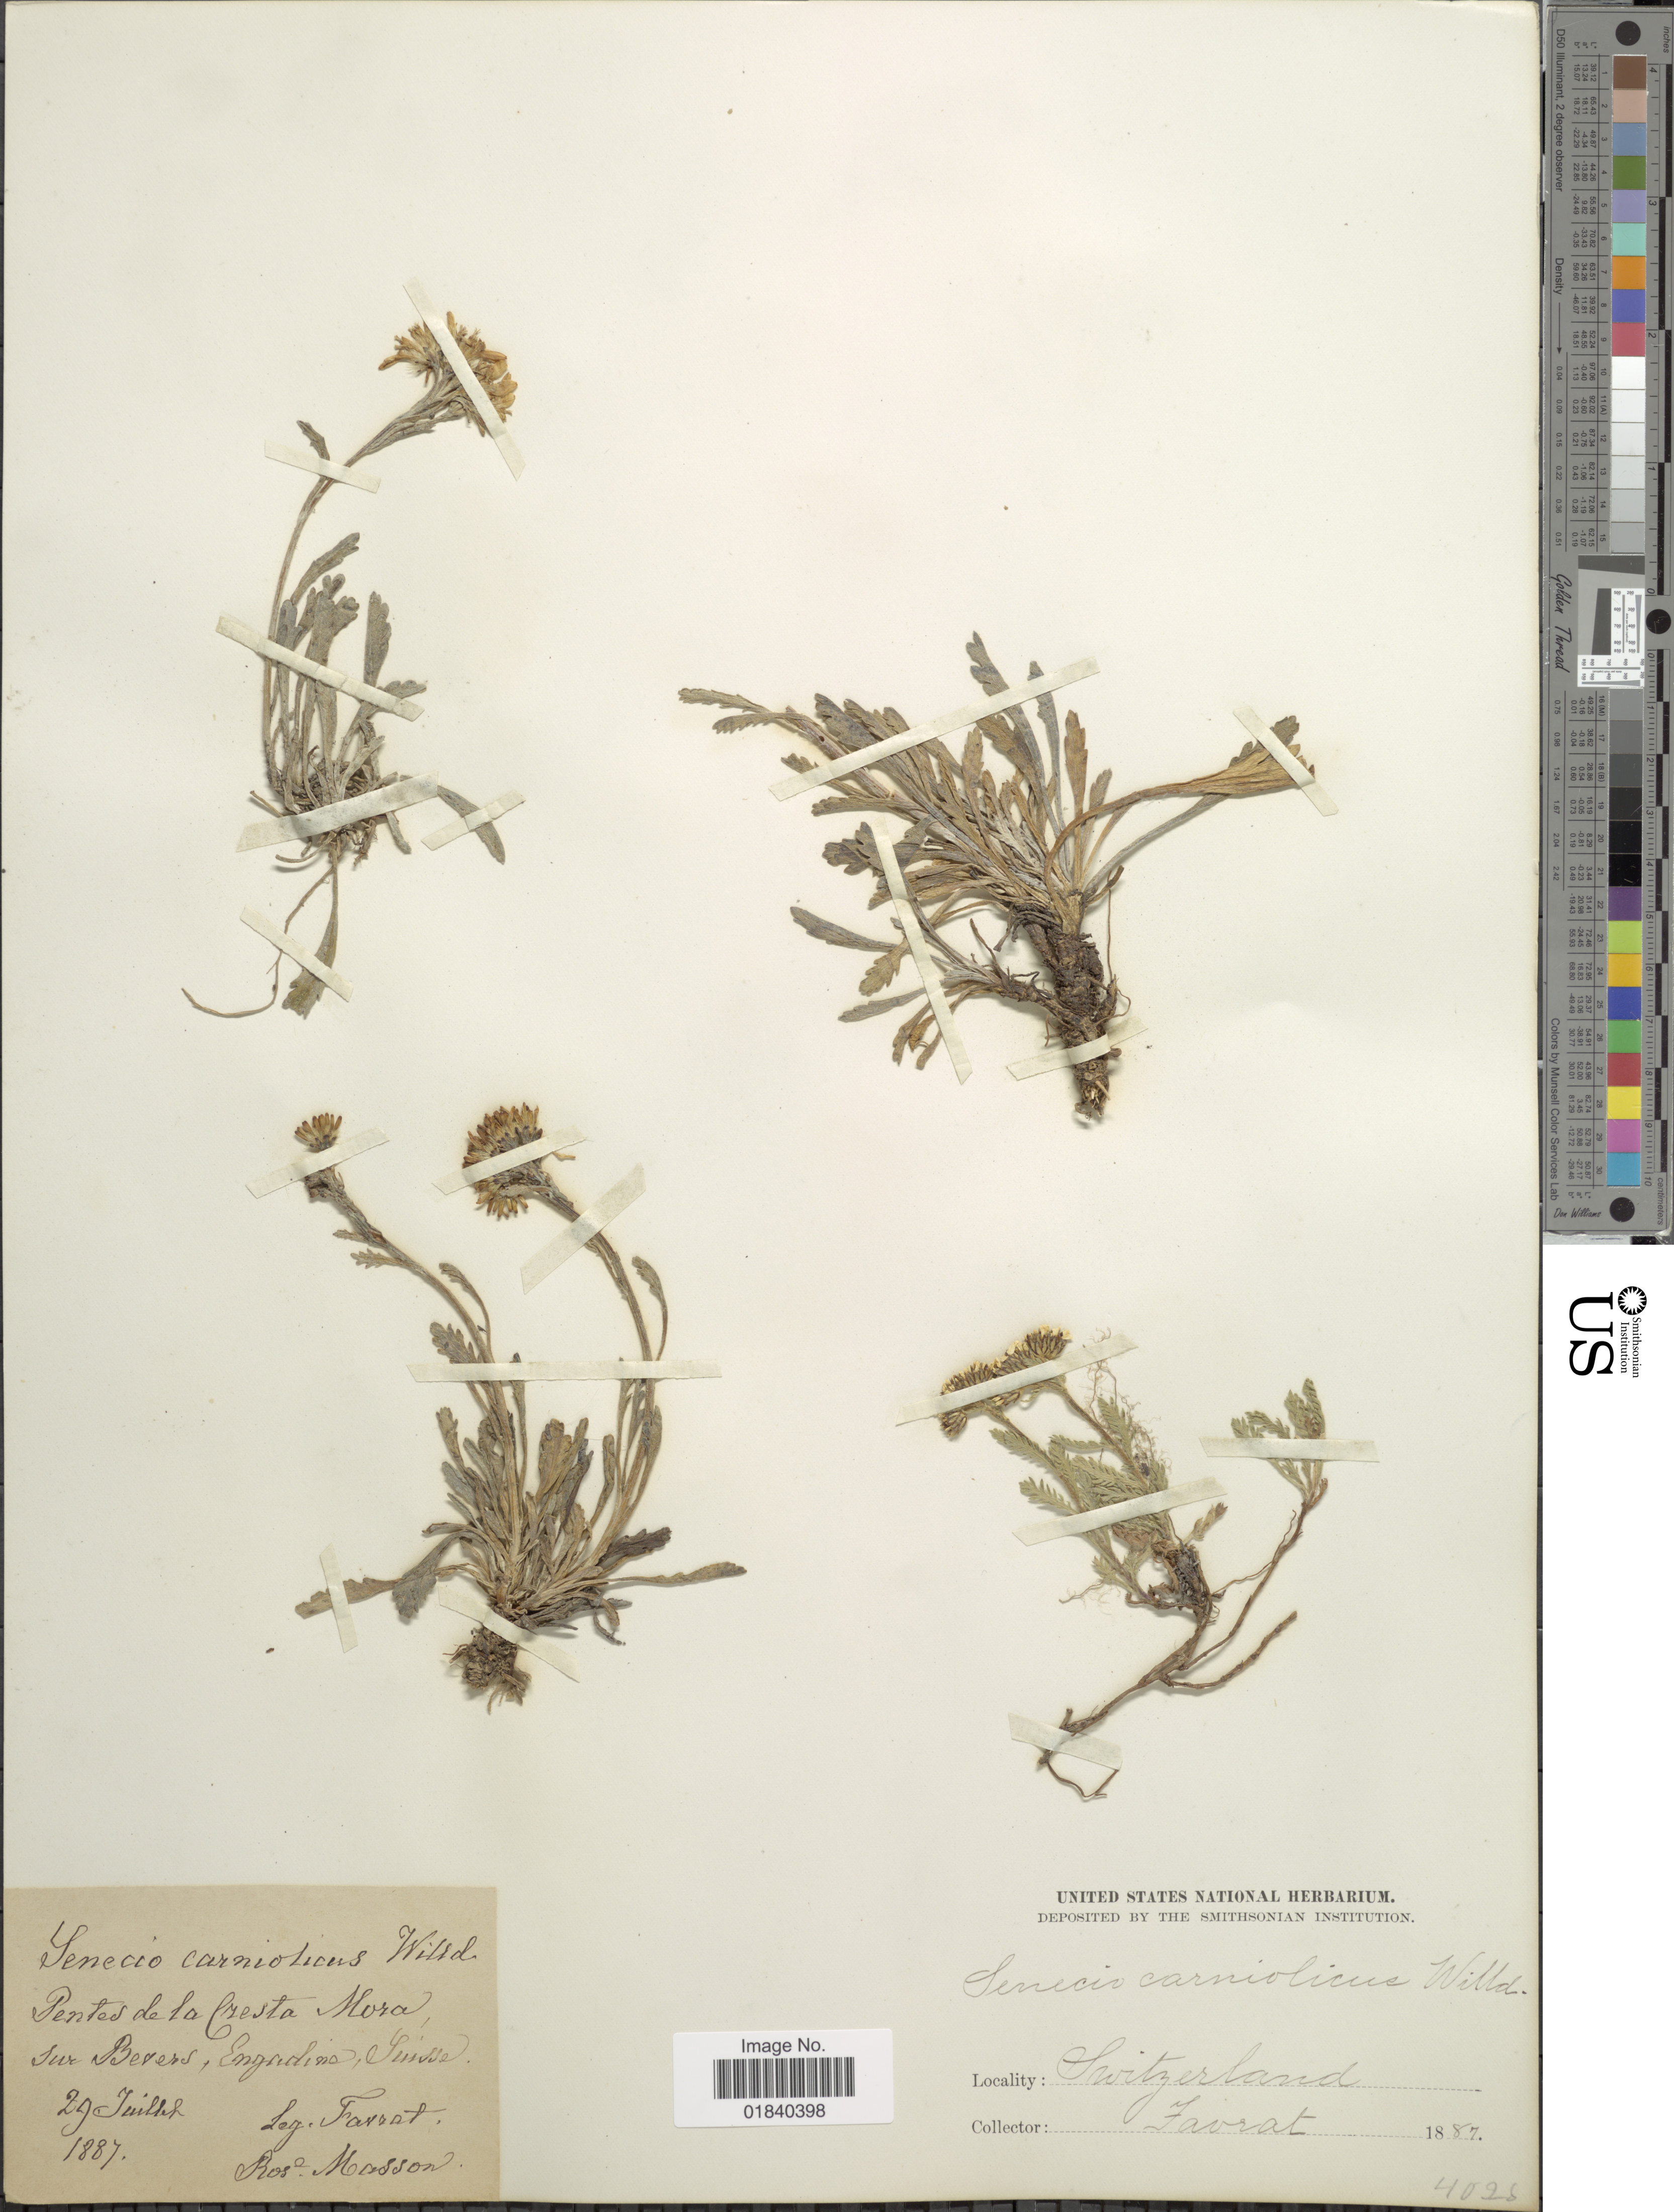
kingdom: Plantae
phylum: Tracheophyta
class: Magnoliopsida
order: Asterales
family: Asteraceae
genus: Jacobaea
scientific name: Jacobaea incana subsp. carniolica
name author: (Willd.) B. Nord. & Greuter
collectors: L. Favrat & R. Masson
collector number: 4025*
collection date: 1887-07-29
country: Switzerland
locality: Pentes de la Cresta Mora, Sux Besers, Engadine, Suisse.